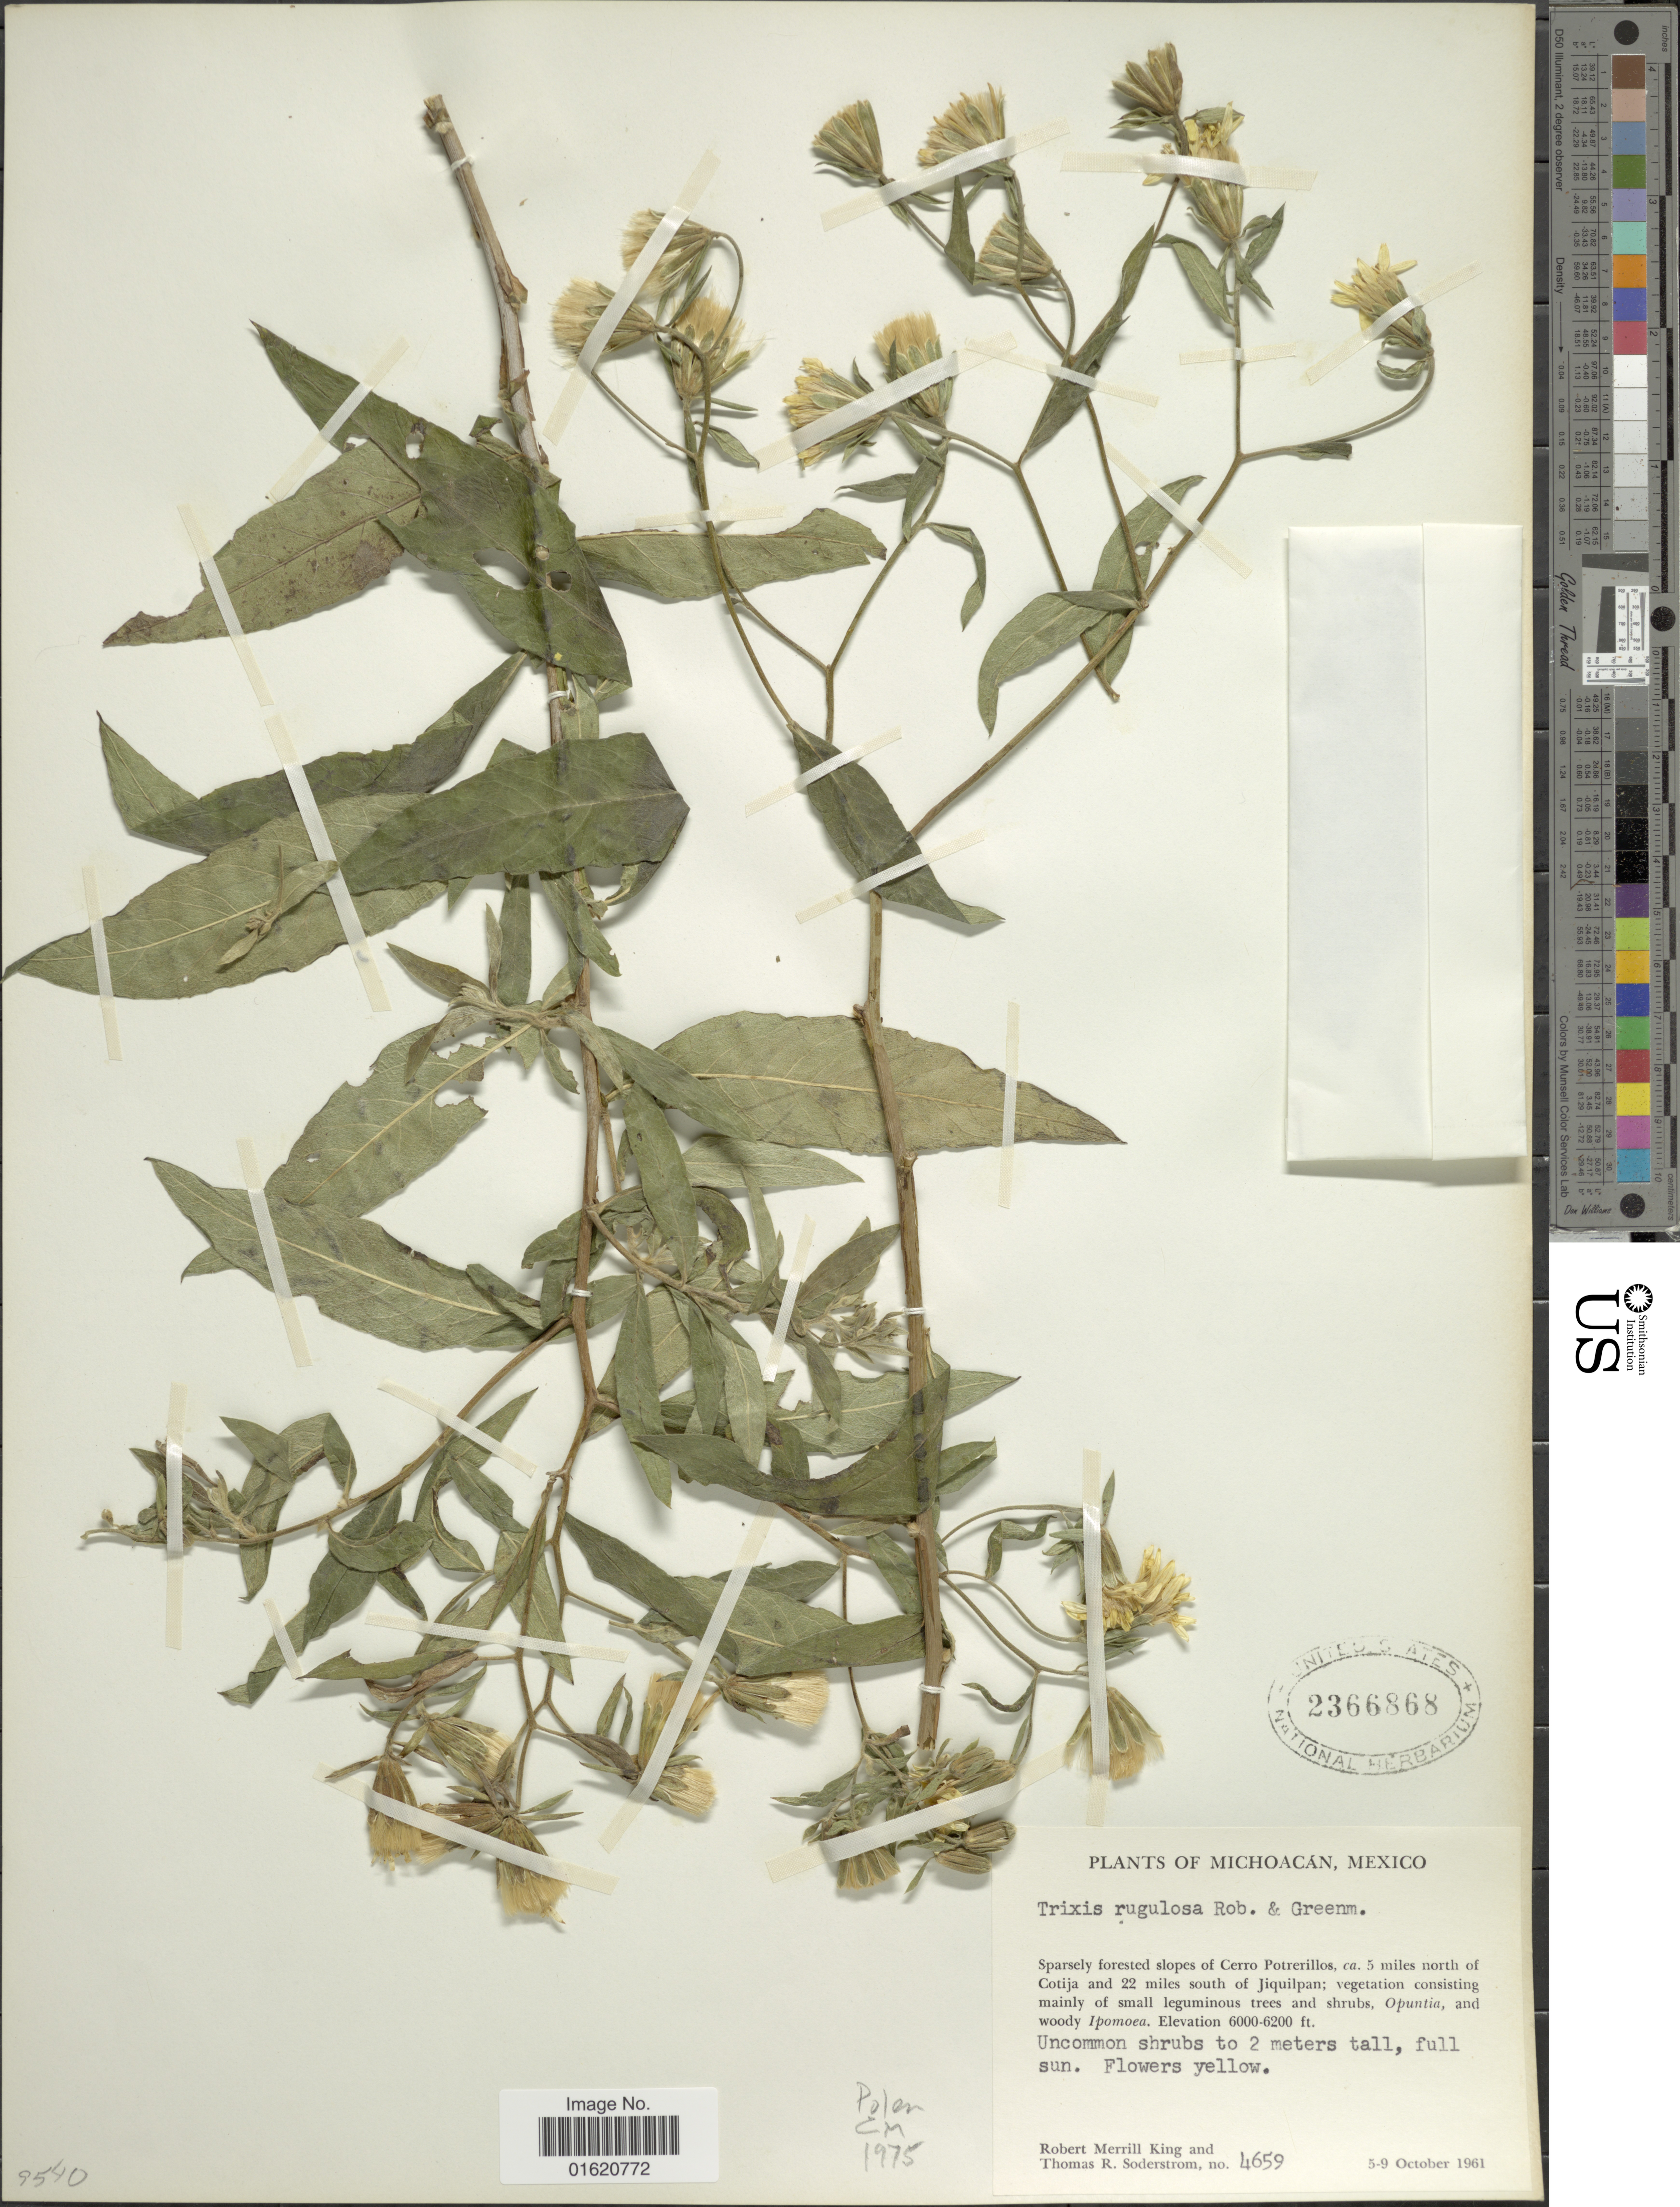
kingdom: Plantae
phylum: Tracheophyta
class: Magnoliopsida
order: Asterales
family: Asteraceae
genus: Trixis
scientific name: Trixis mexicana var. mexicana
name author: Lex.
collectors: R. M. King & T. R. Soderstrom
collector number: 4659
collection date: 1961-10-05/1961-10-09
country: Mexico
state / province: Michoacán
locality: Sparsely forested slopes of Cerro Petrorillos, ca. 5 miles north of Cotija and 22 miles south of Jiquilpan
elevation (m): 1829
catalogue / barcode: US 2366868